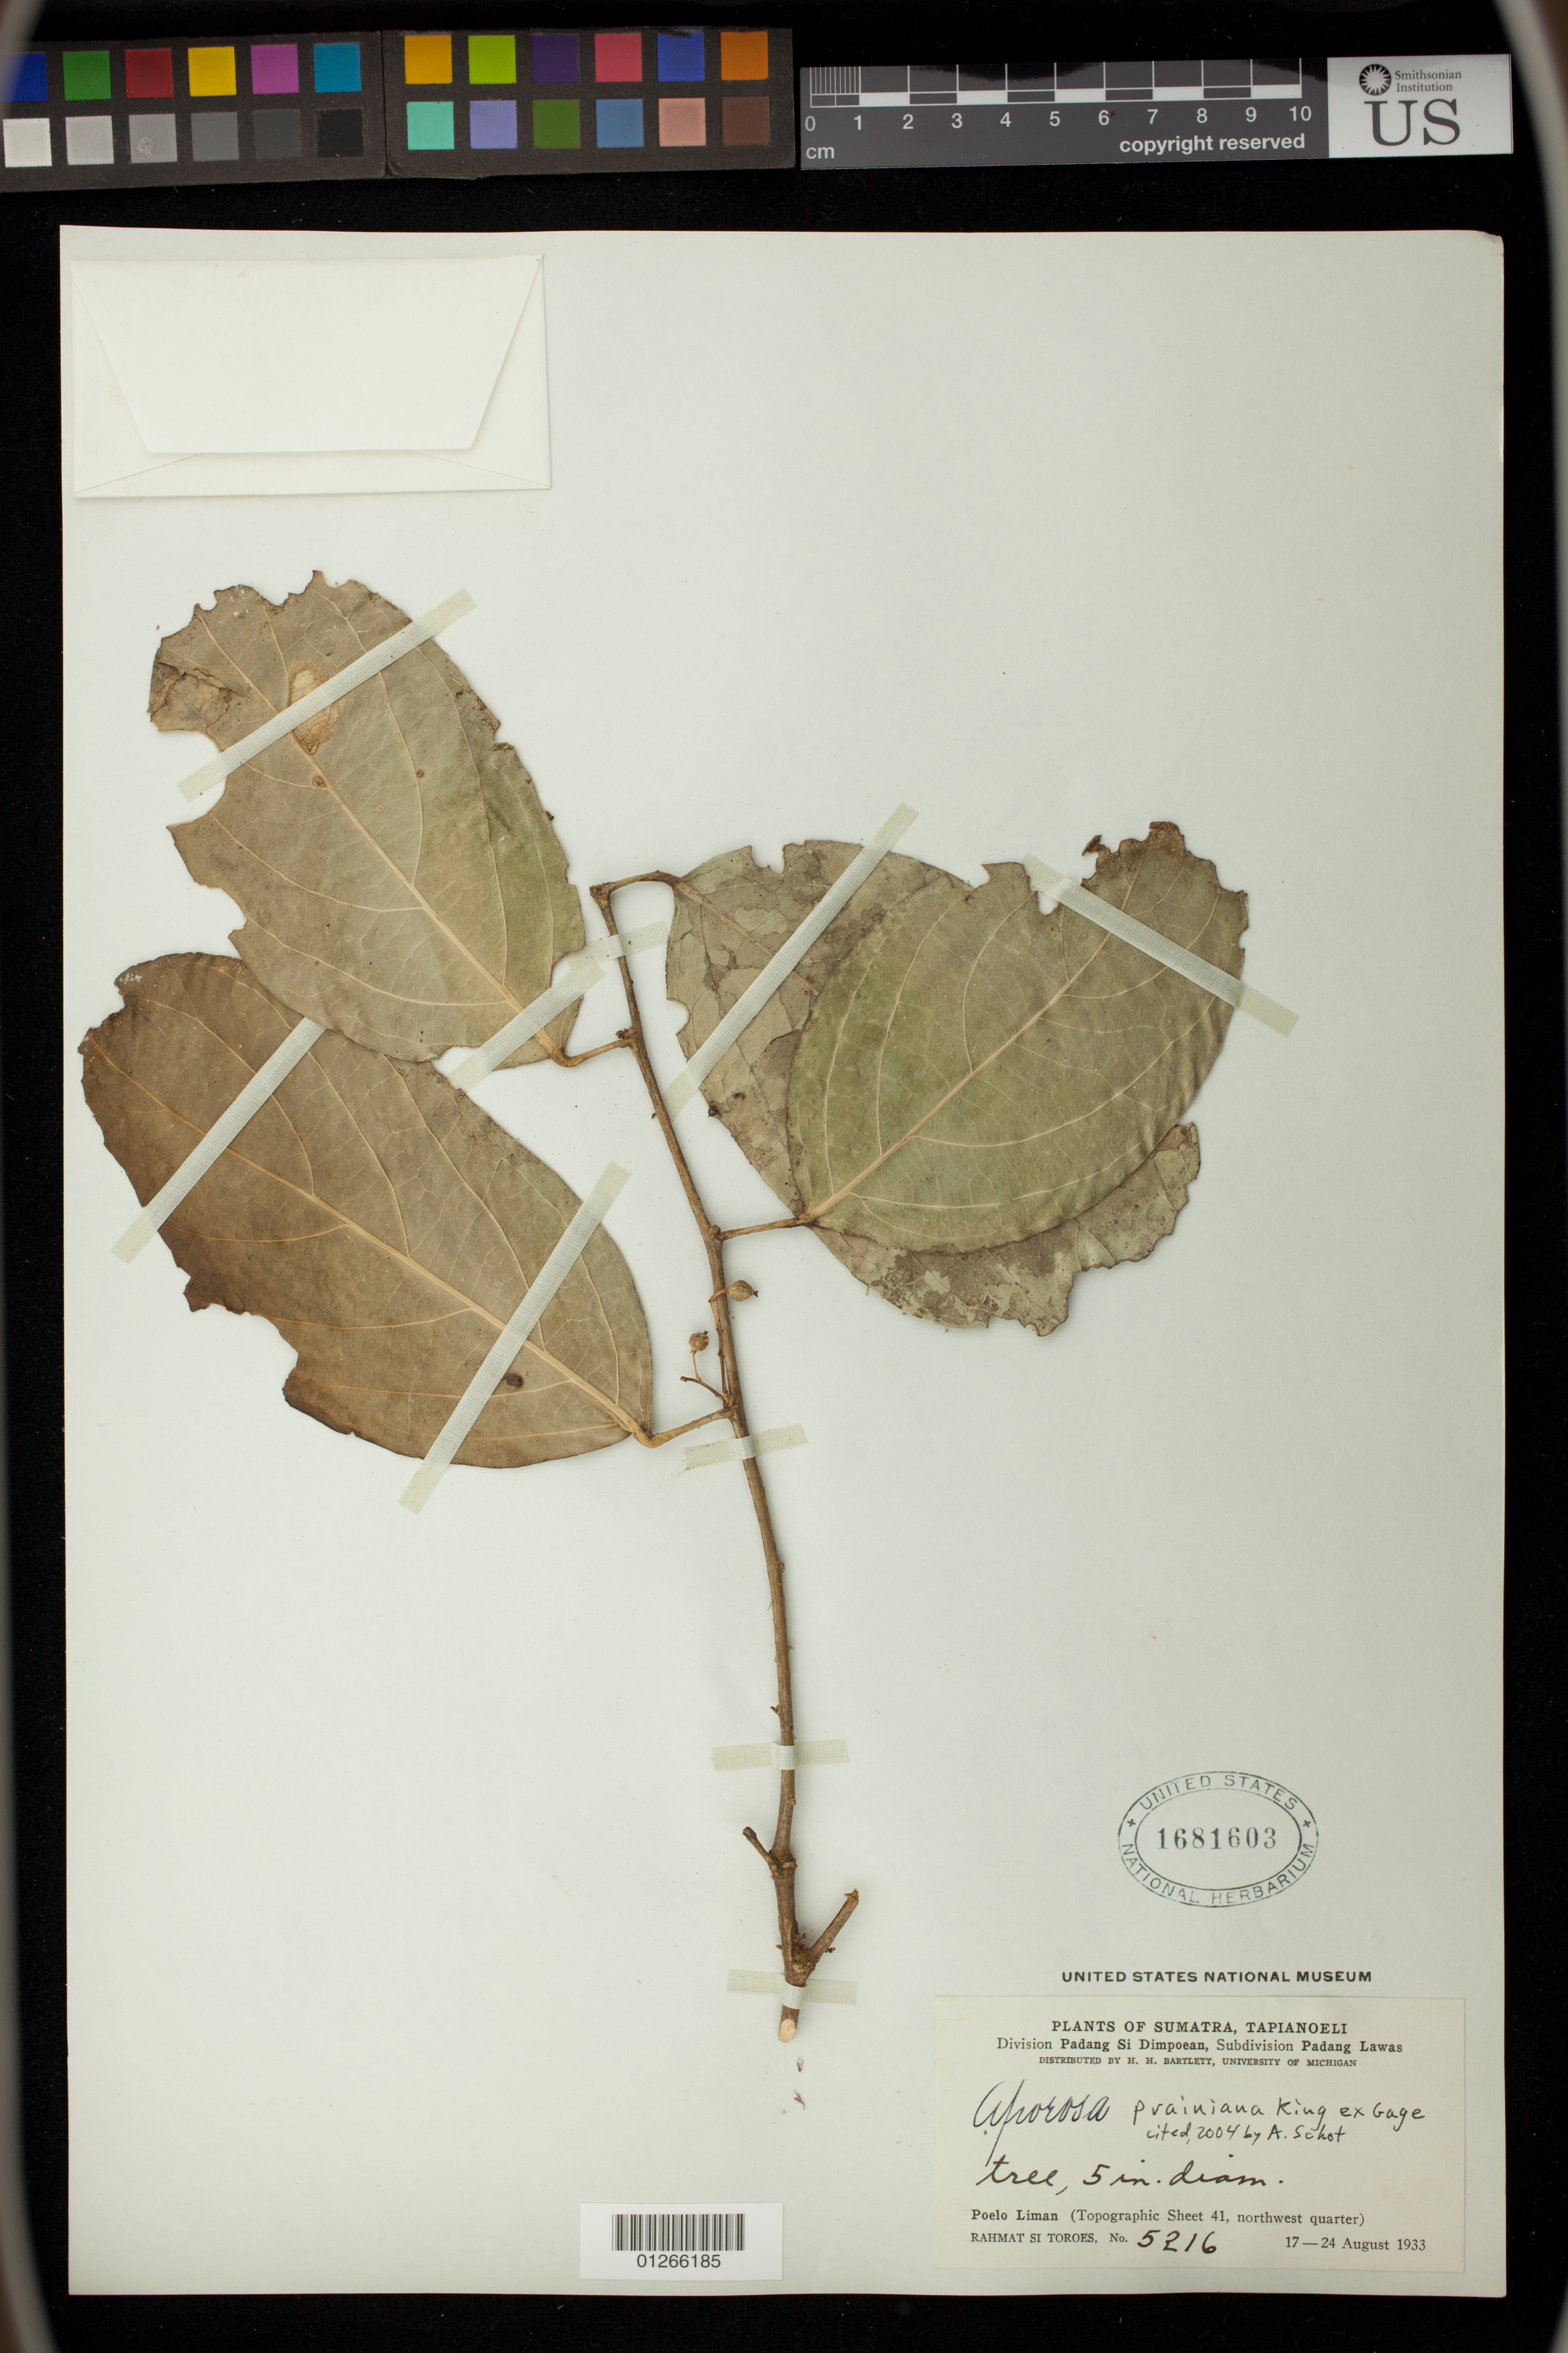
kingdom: Plantae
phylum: Tracheophyta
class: Magnoliopsida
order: Malpighiales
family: Phyllanthaceae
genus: Aporosa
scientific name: Aporosa prainiana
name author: R.M. King & Gamble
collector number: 5216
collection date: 1933-08-17/1933-08-24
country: Indonesia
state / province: Sumatra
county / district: Sumatera Utara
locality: Sumatra, Tapianoeli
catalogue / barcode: US 1681603